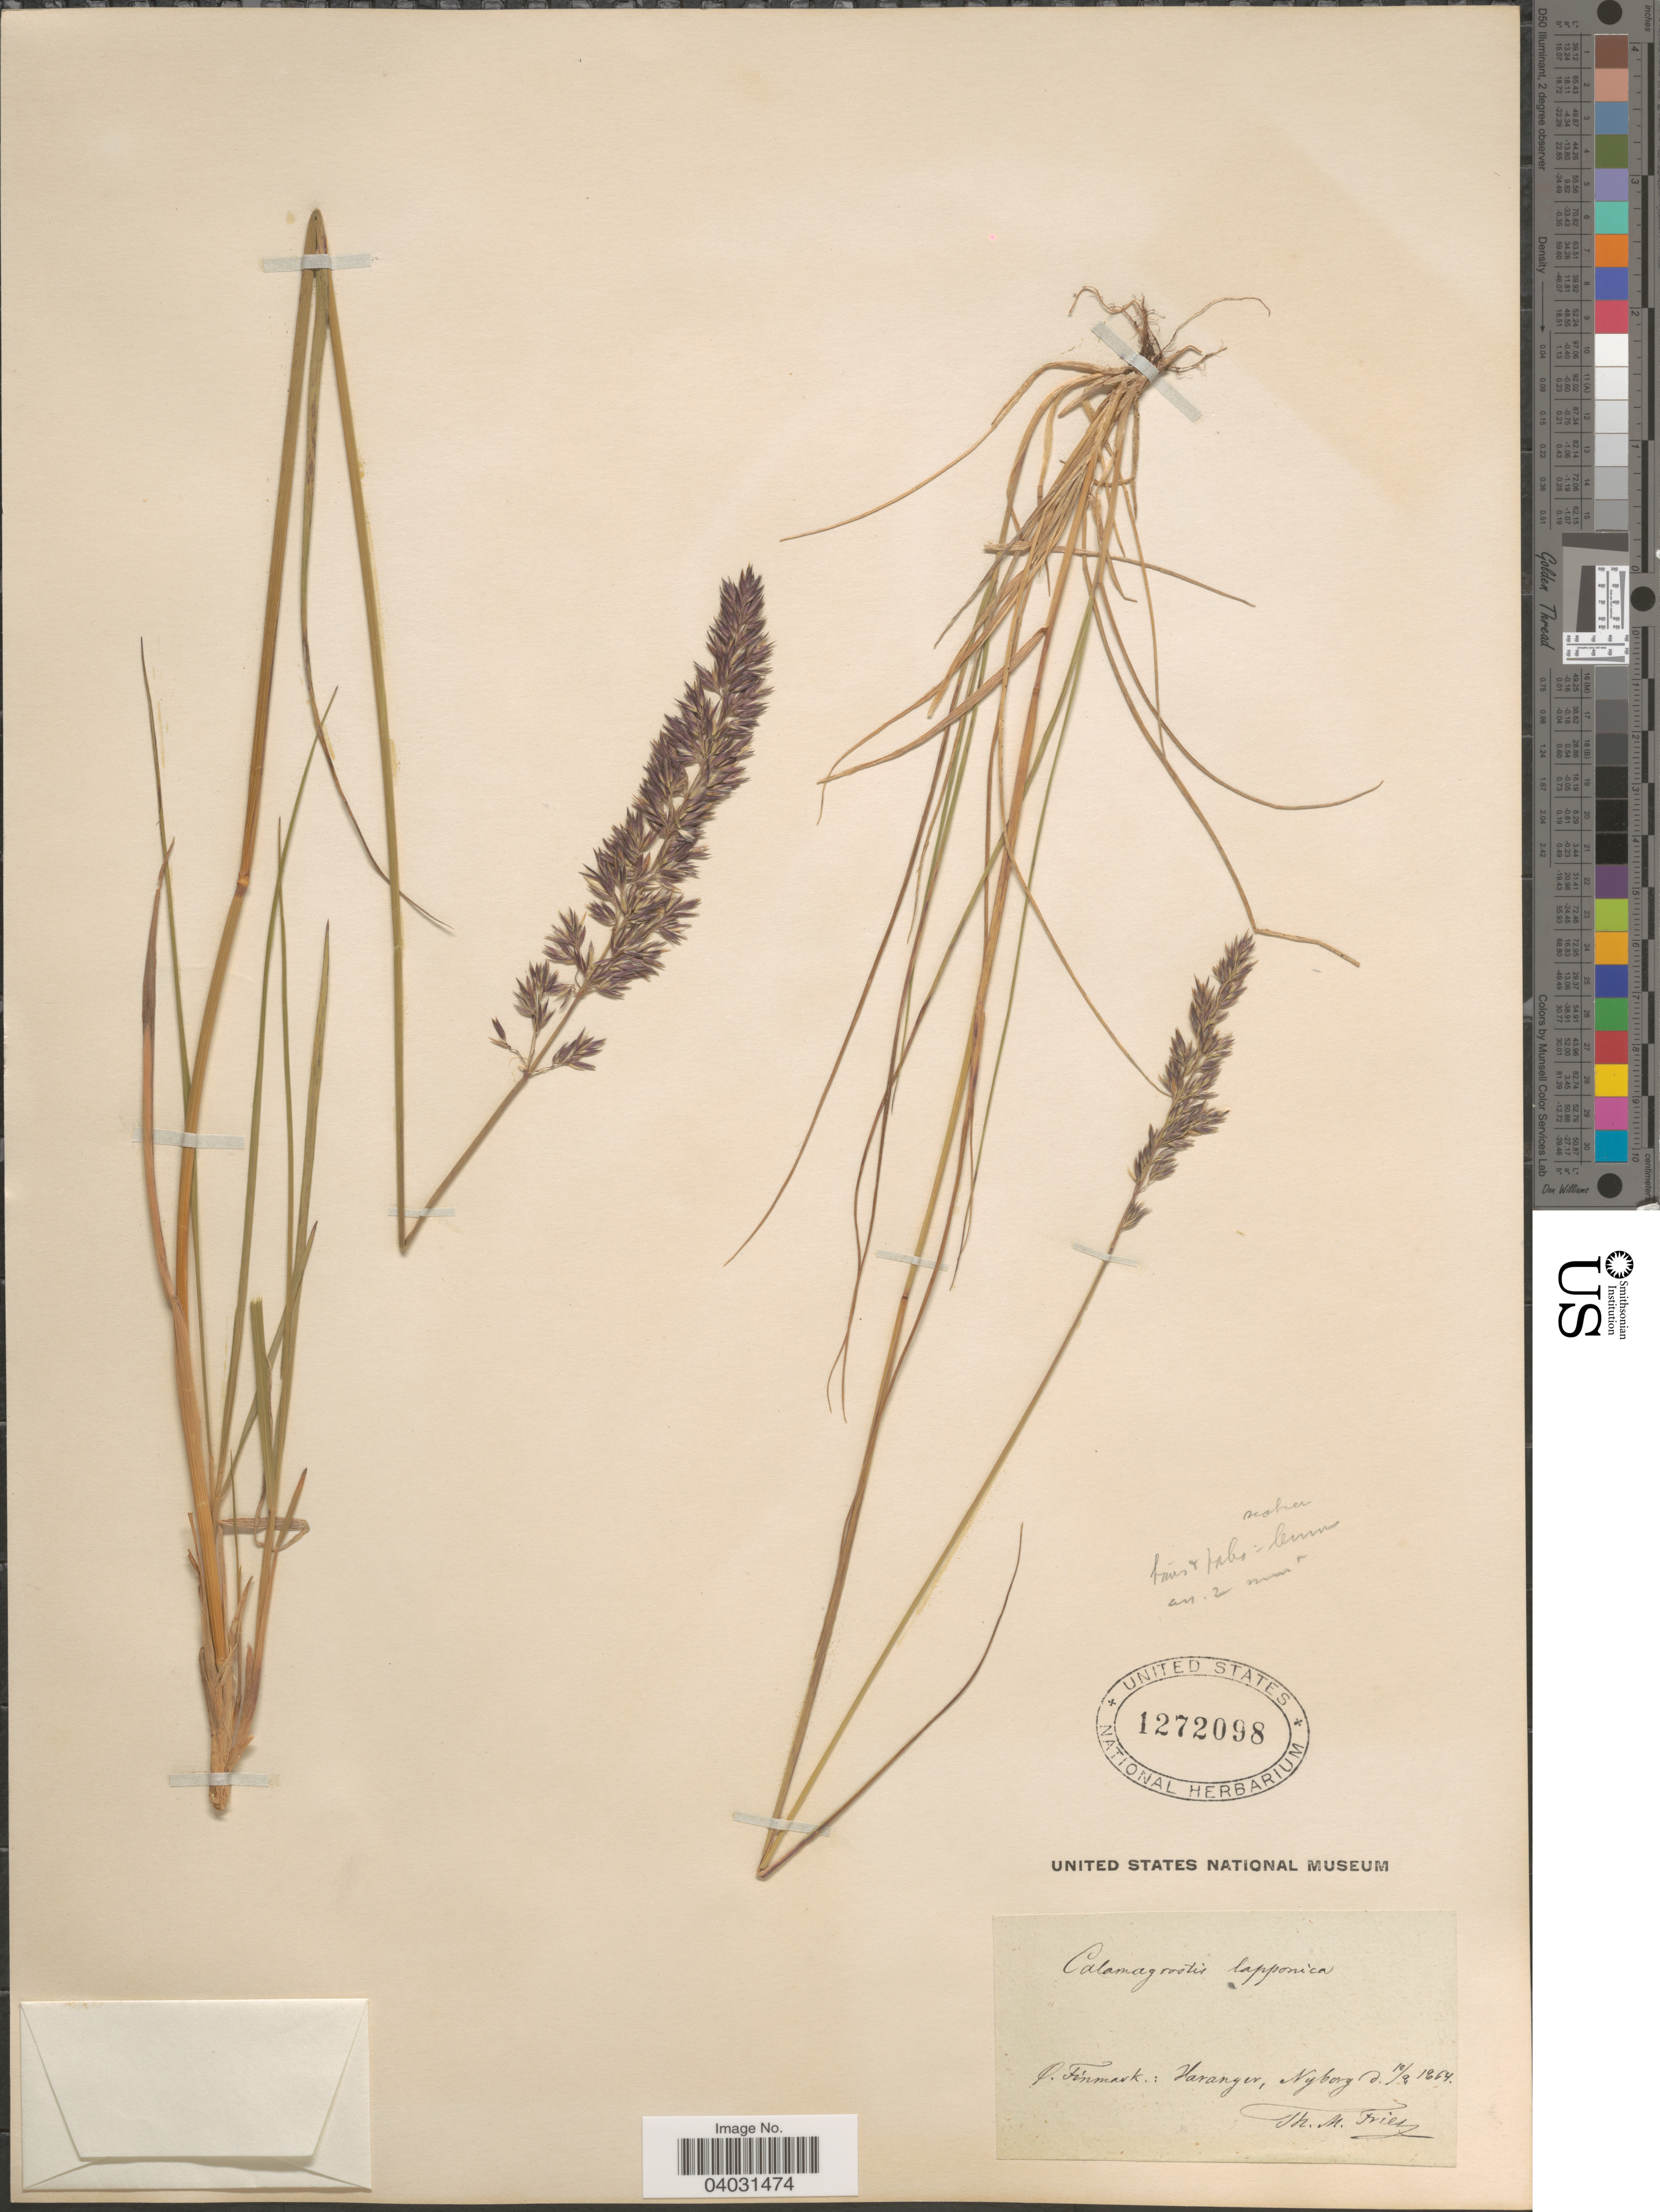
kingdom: Plantae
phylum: Tracheophyta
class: Liliopsida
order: Poales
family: Poaceae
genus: Calamagrostis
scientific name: Calamagrostis lapponica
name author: (Wahlenb.) Hartm.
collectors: T. Fries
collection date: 1864-08-10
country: Norway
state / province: Finnmark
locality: O. Finnmark: Varanger, Nyborg.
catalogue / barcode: US 1272098